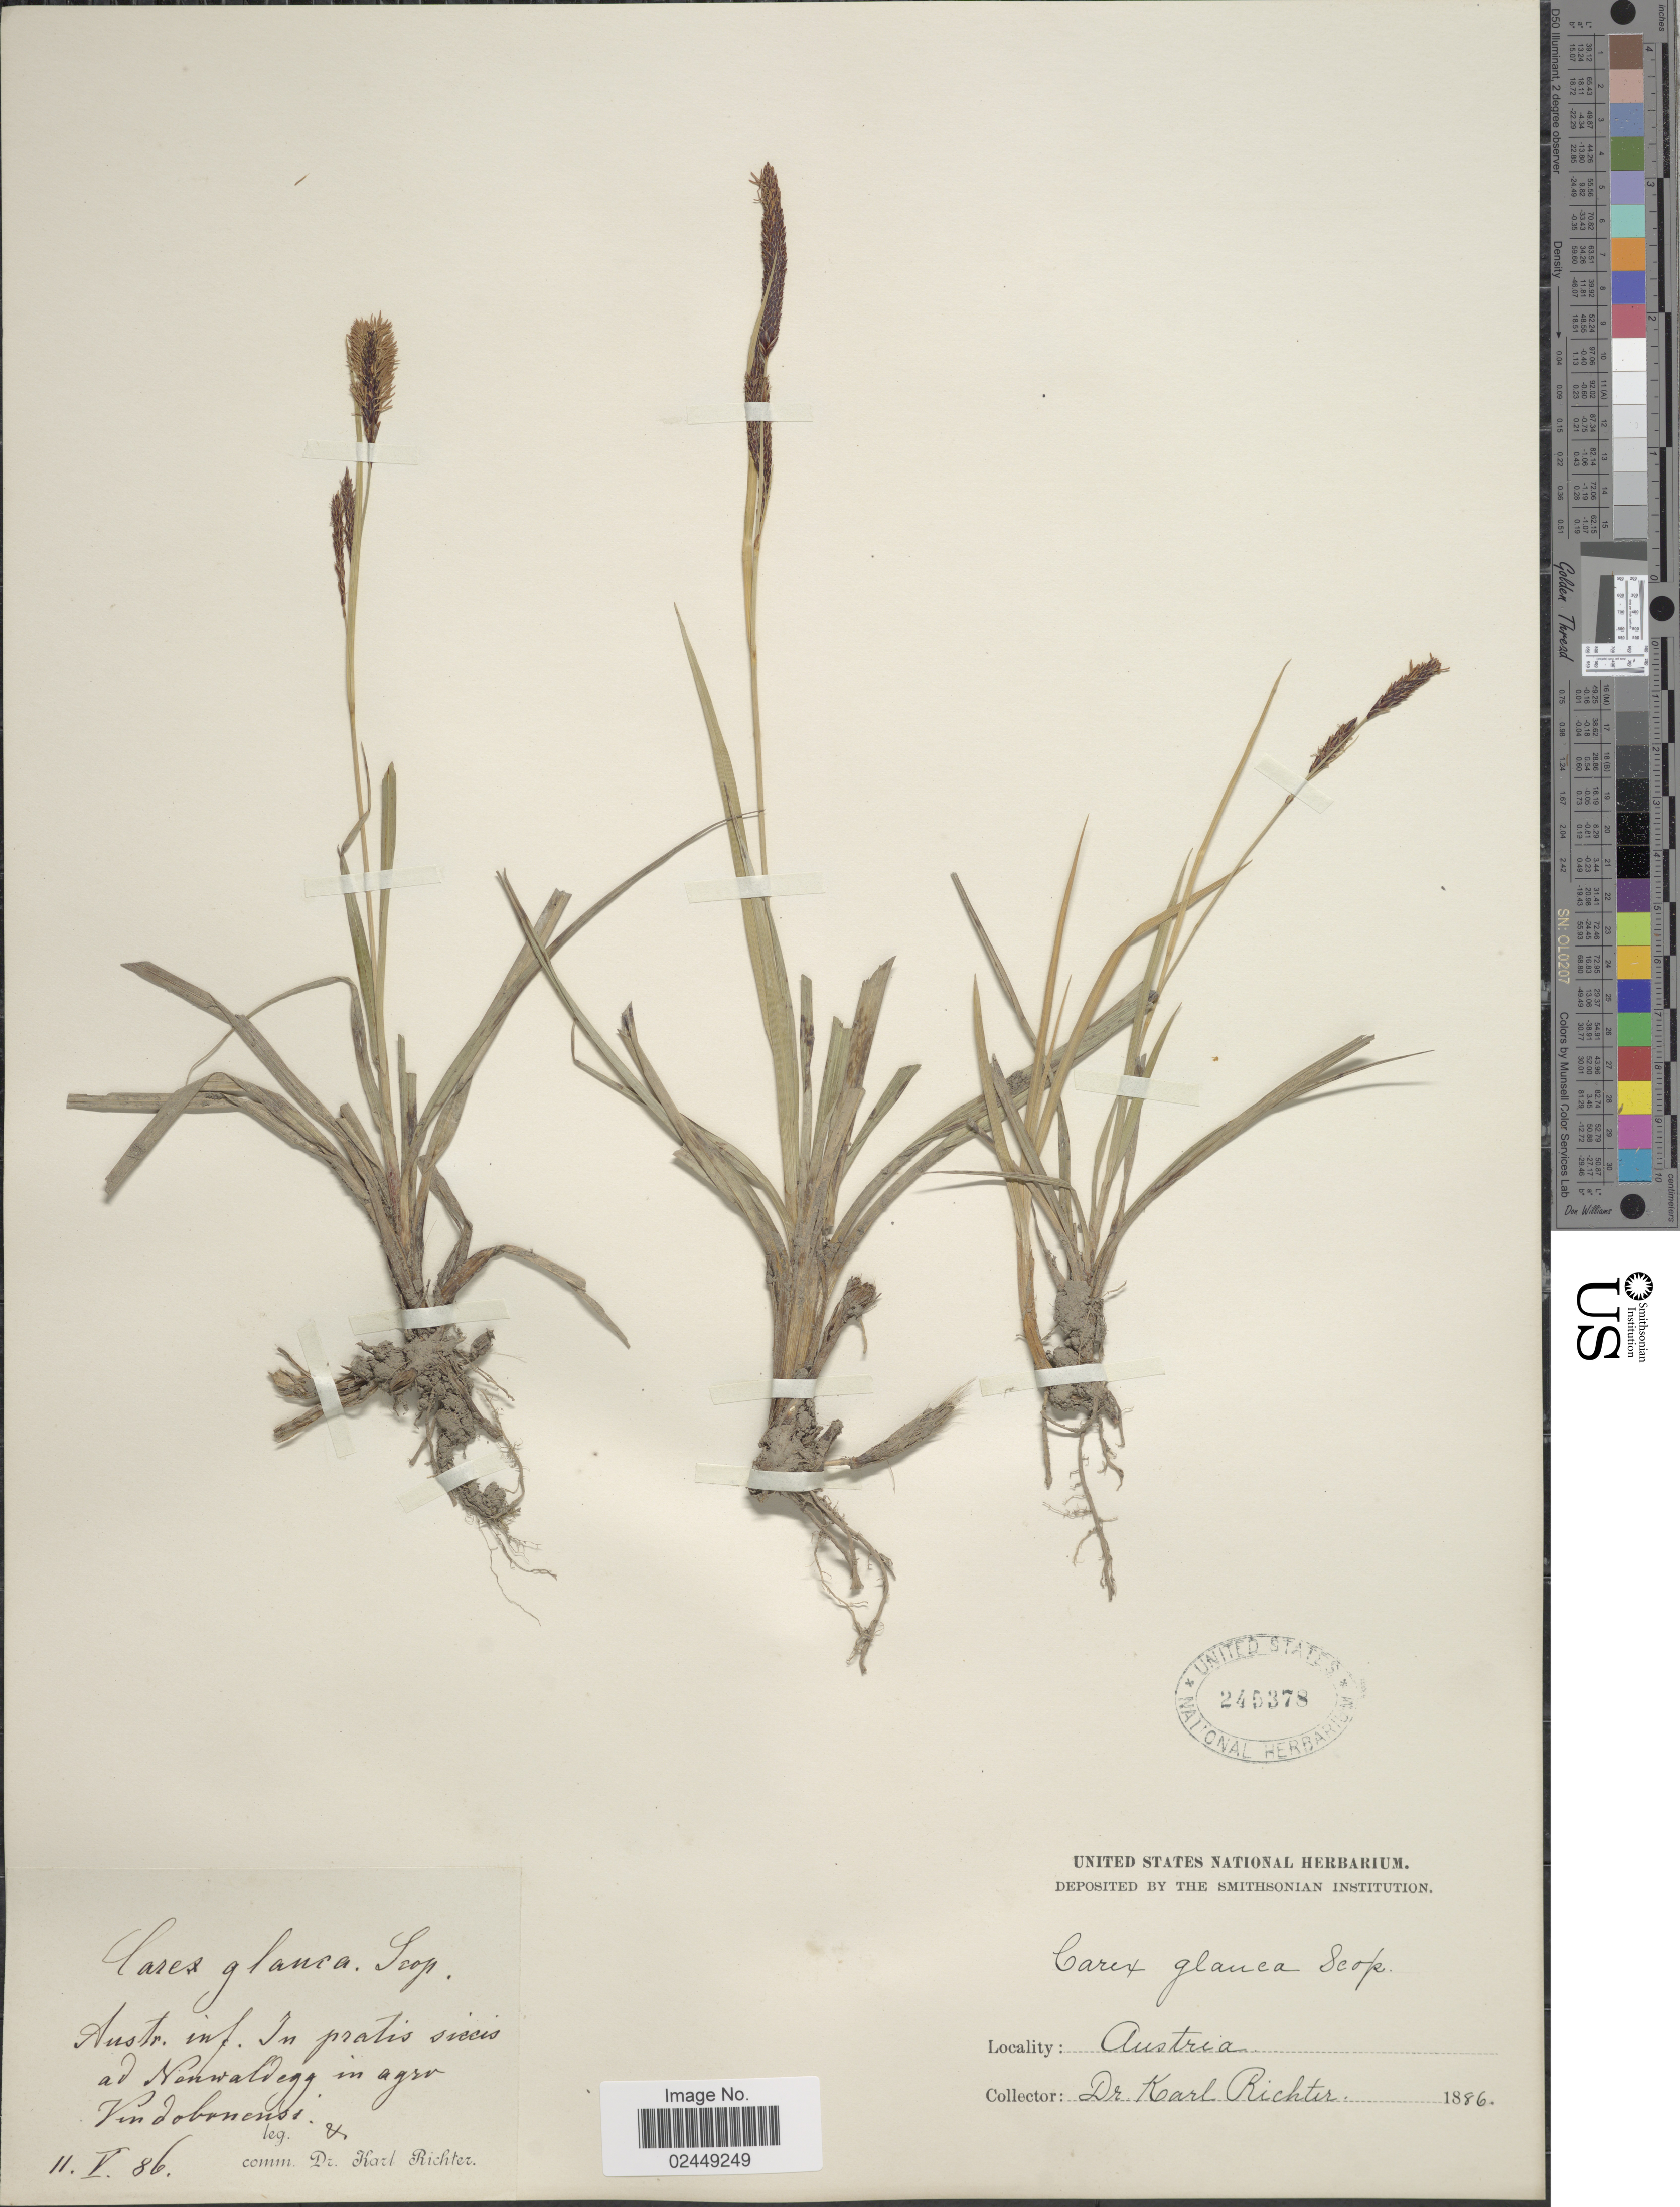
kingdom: Plantae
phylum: Tracheophyta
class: Liliopsida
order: Poales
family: Cyperaceae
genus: Carex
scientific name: Carex flacca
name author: Schreb.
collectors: K. Richter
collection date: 1886-05-11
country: Austria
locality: In pratis siccis ad Nanwaldegg in agro Vindobunensi [interpreted]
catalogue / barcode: US 245378